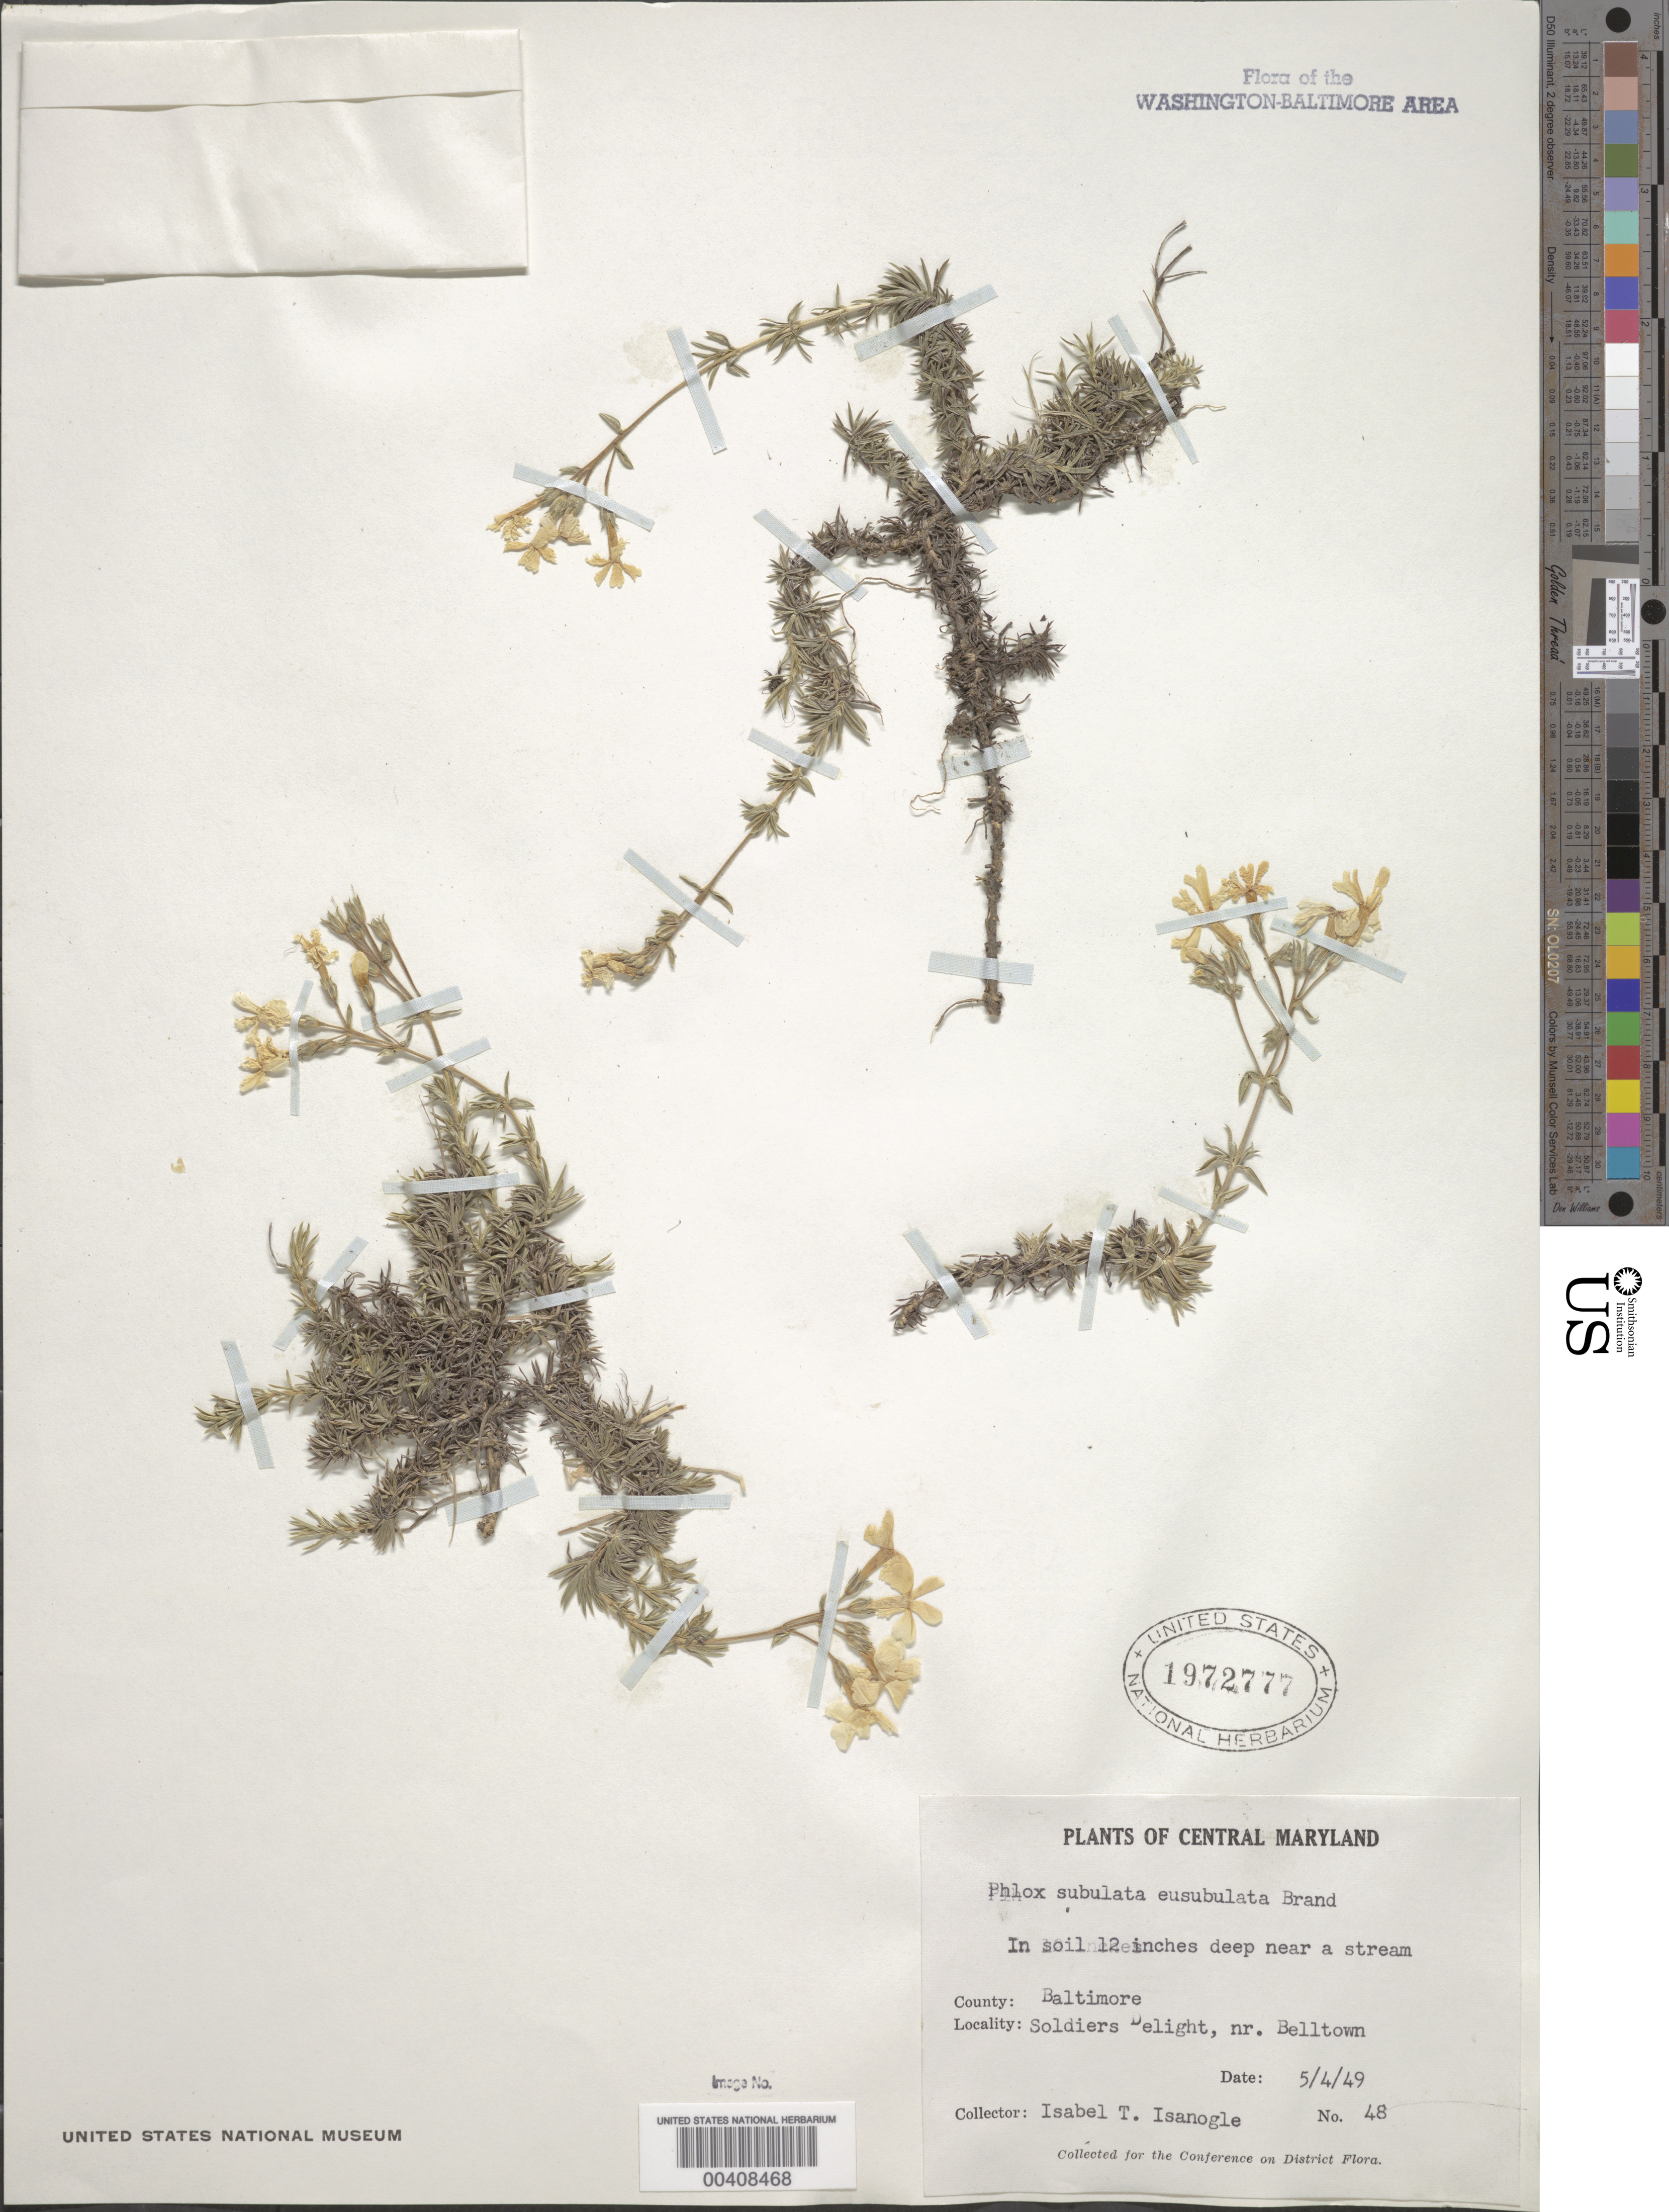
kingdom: Plantae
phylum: Tracheophyta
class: Magnoliopsida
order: Ericales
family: Polemoniaceae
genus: Phlox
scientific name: Phlox subulata var. eusubulata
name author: Brand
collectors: I. Isanogle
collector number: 48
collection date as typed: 04 May 1949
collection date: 1949-05-04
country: United States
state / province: Maryland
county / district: Baltimore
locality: Soldiers Delight, near Belltown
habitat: In soil 12 inches deep near a stream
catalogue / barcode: US 1972777